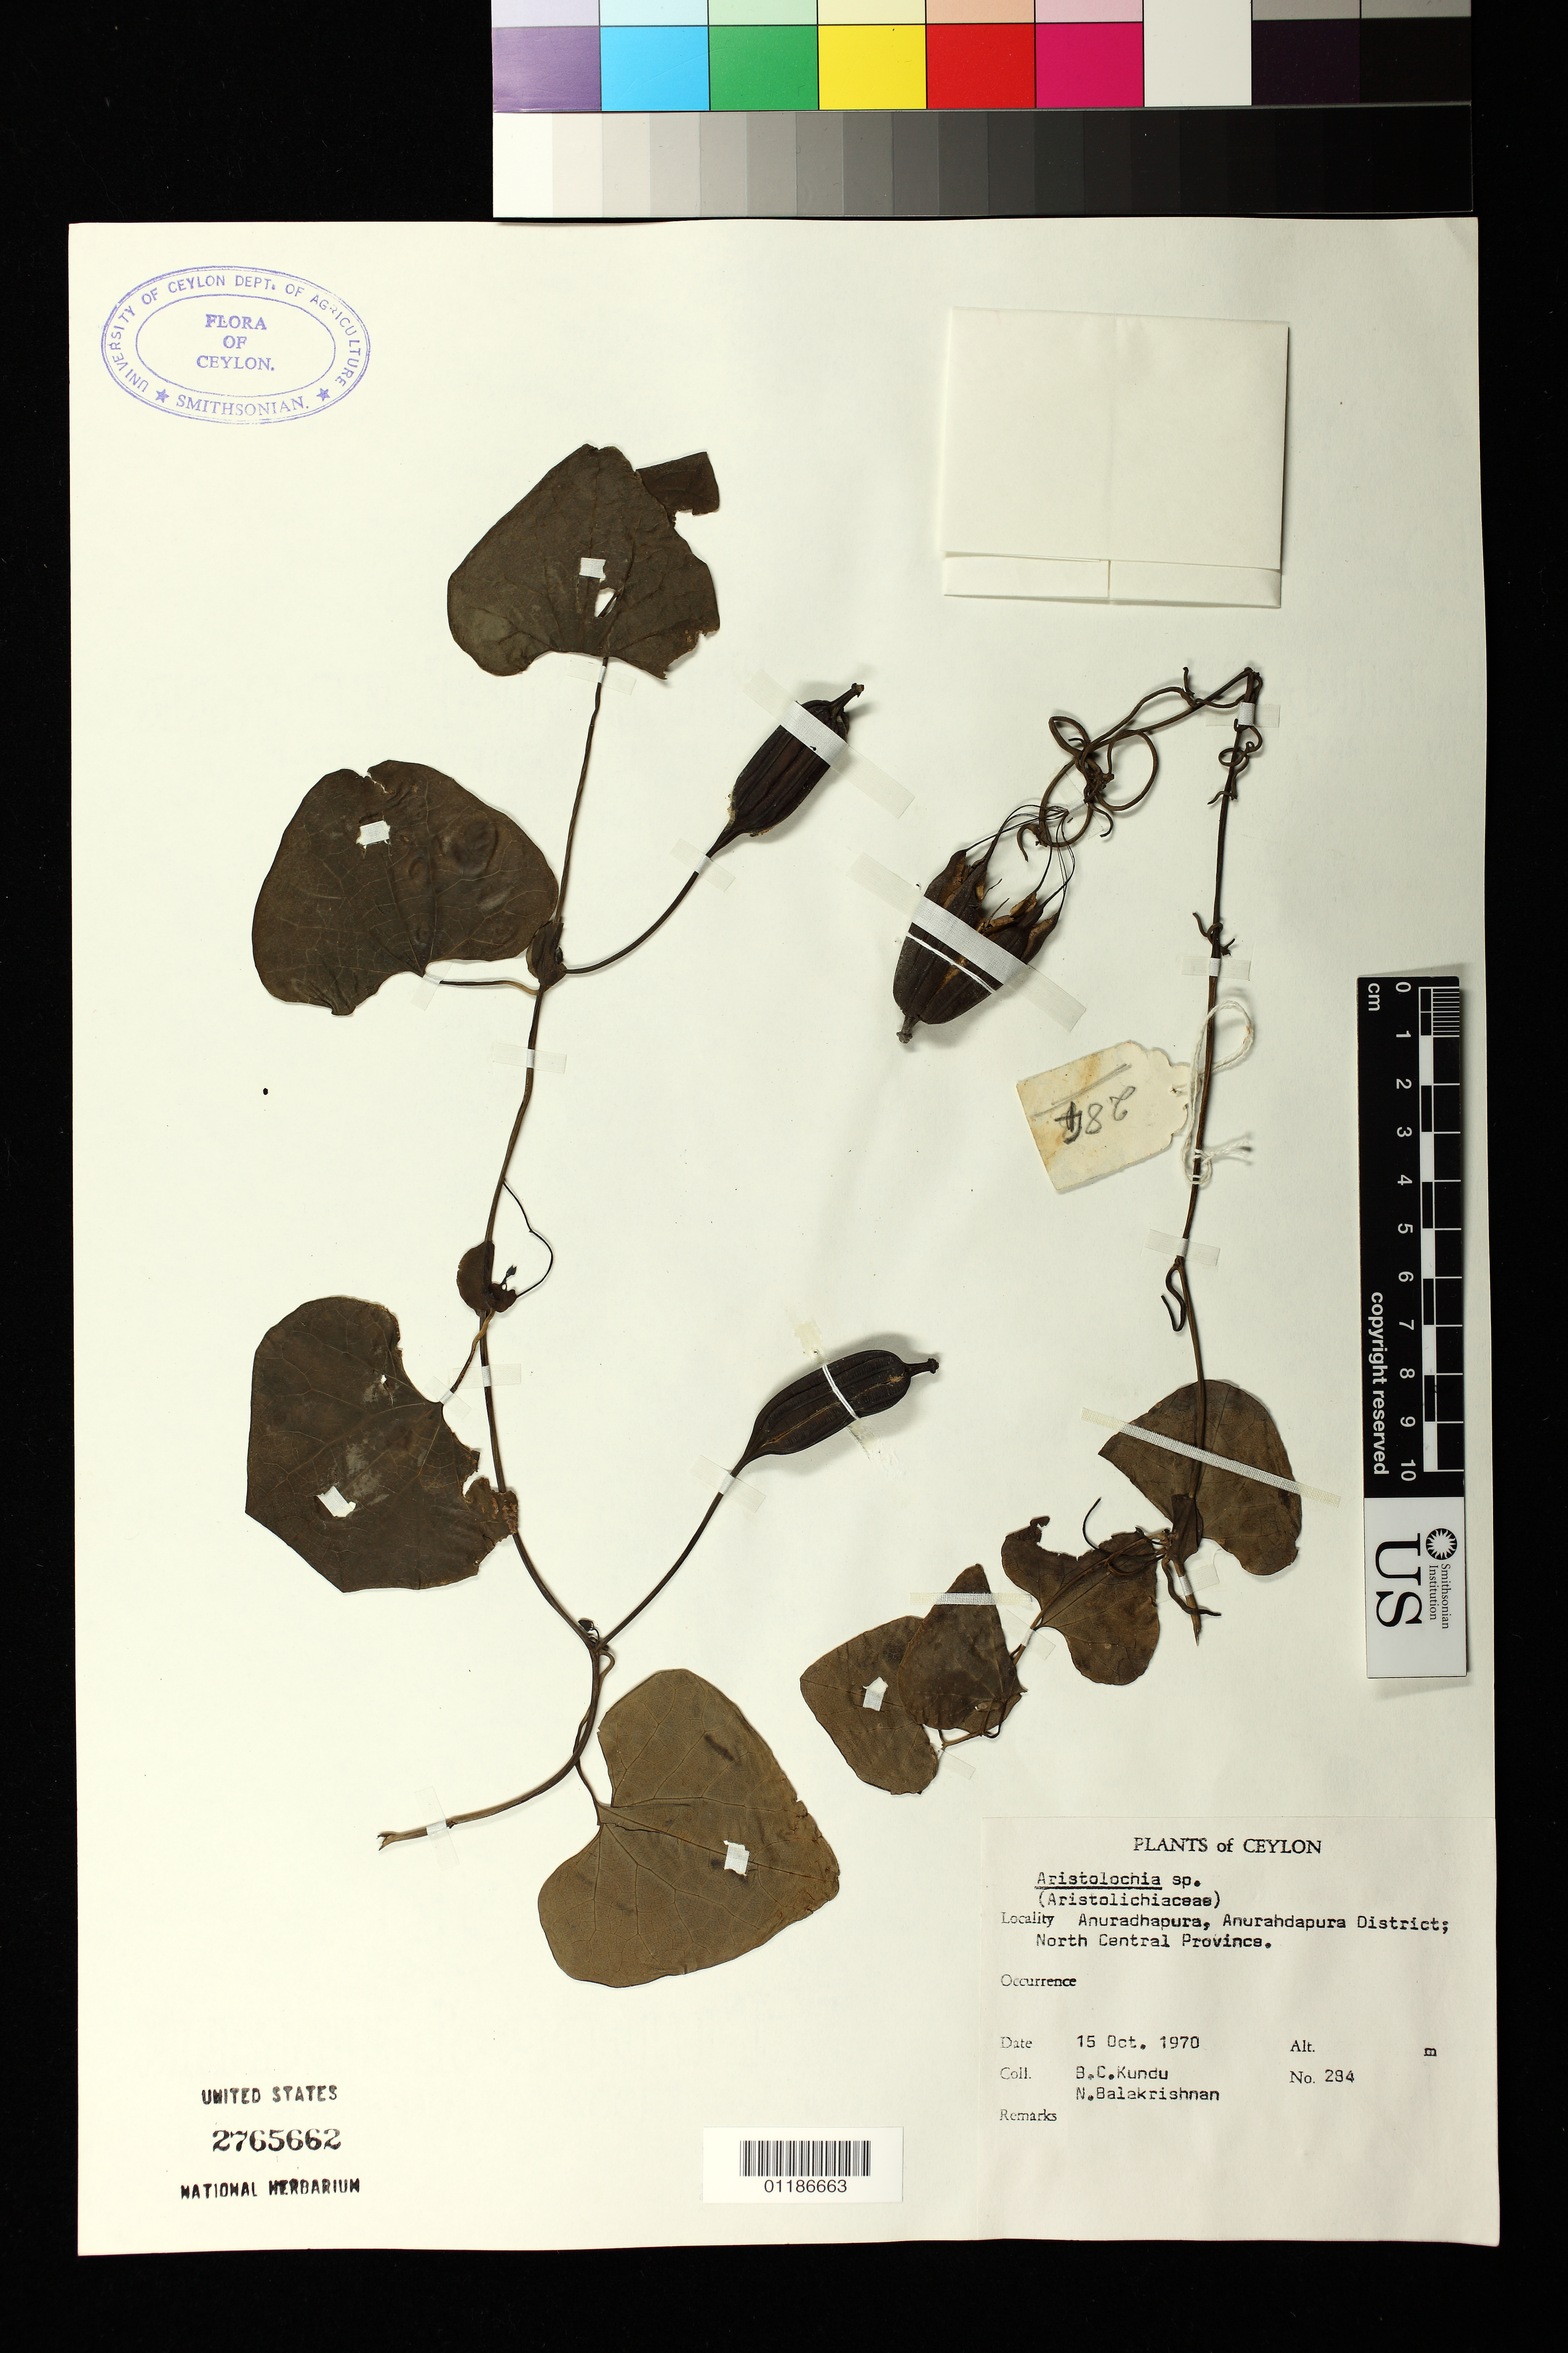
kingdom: Plantae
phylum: Tracheophyta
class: Magnoliopsida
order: Piperales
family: Aristolochiaceae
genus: Aristolochia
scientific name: Aristolochia sp.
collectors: B. C. Kundu & N. Balakrishnan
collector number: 284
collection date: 1970-10-15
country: Sri Lanka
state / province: North Central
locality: Anuradhapura, Anuradhapura District.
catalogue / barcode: US 2765662